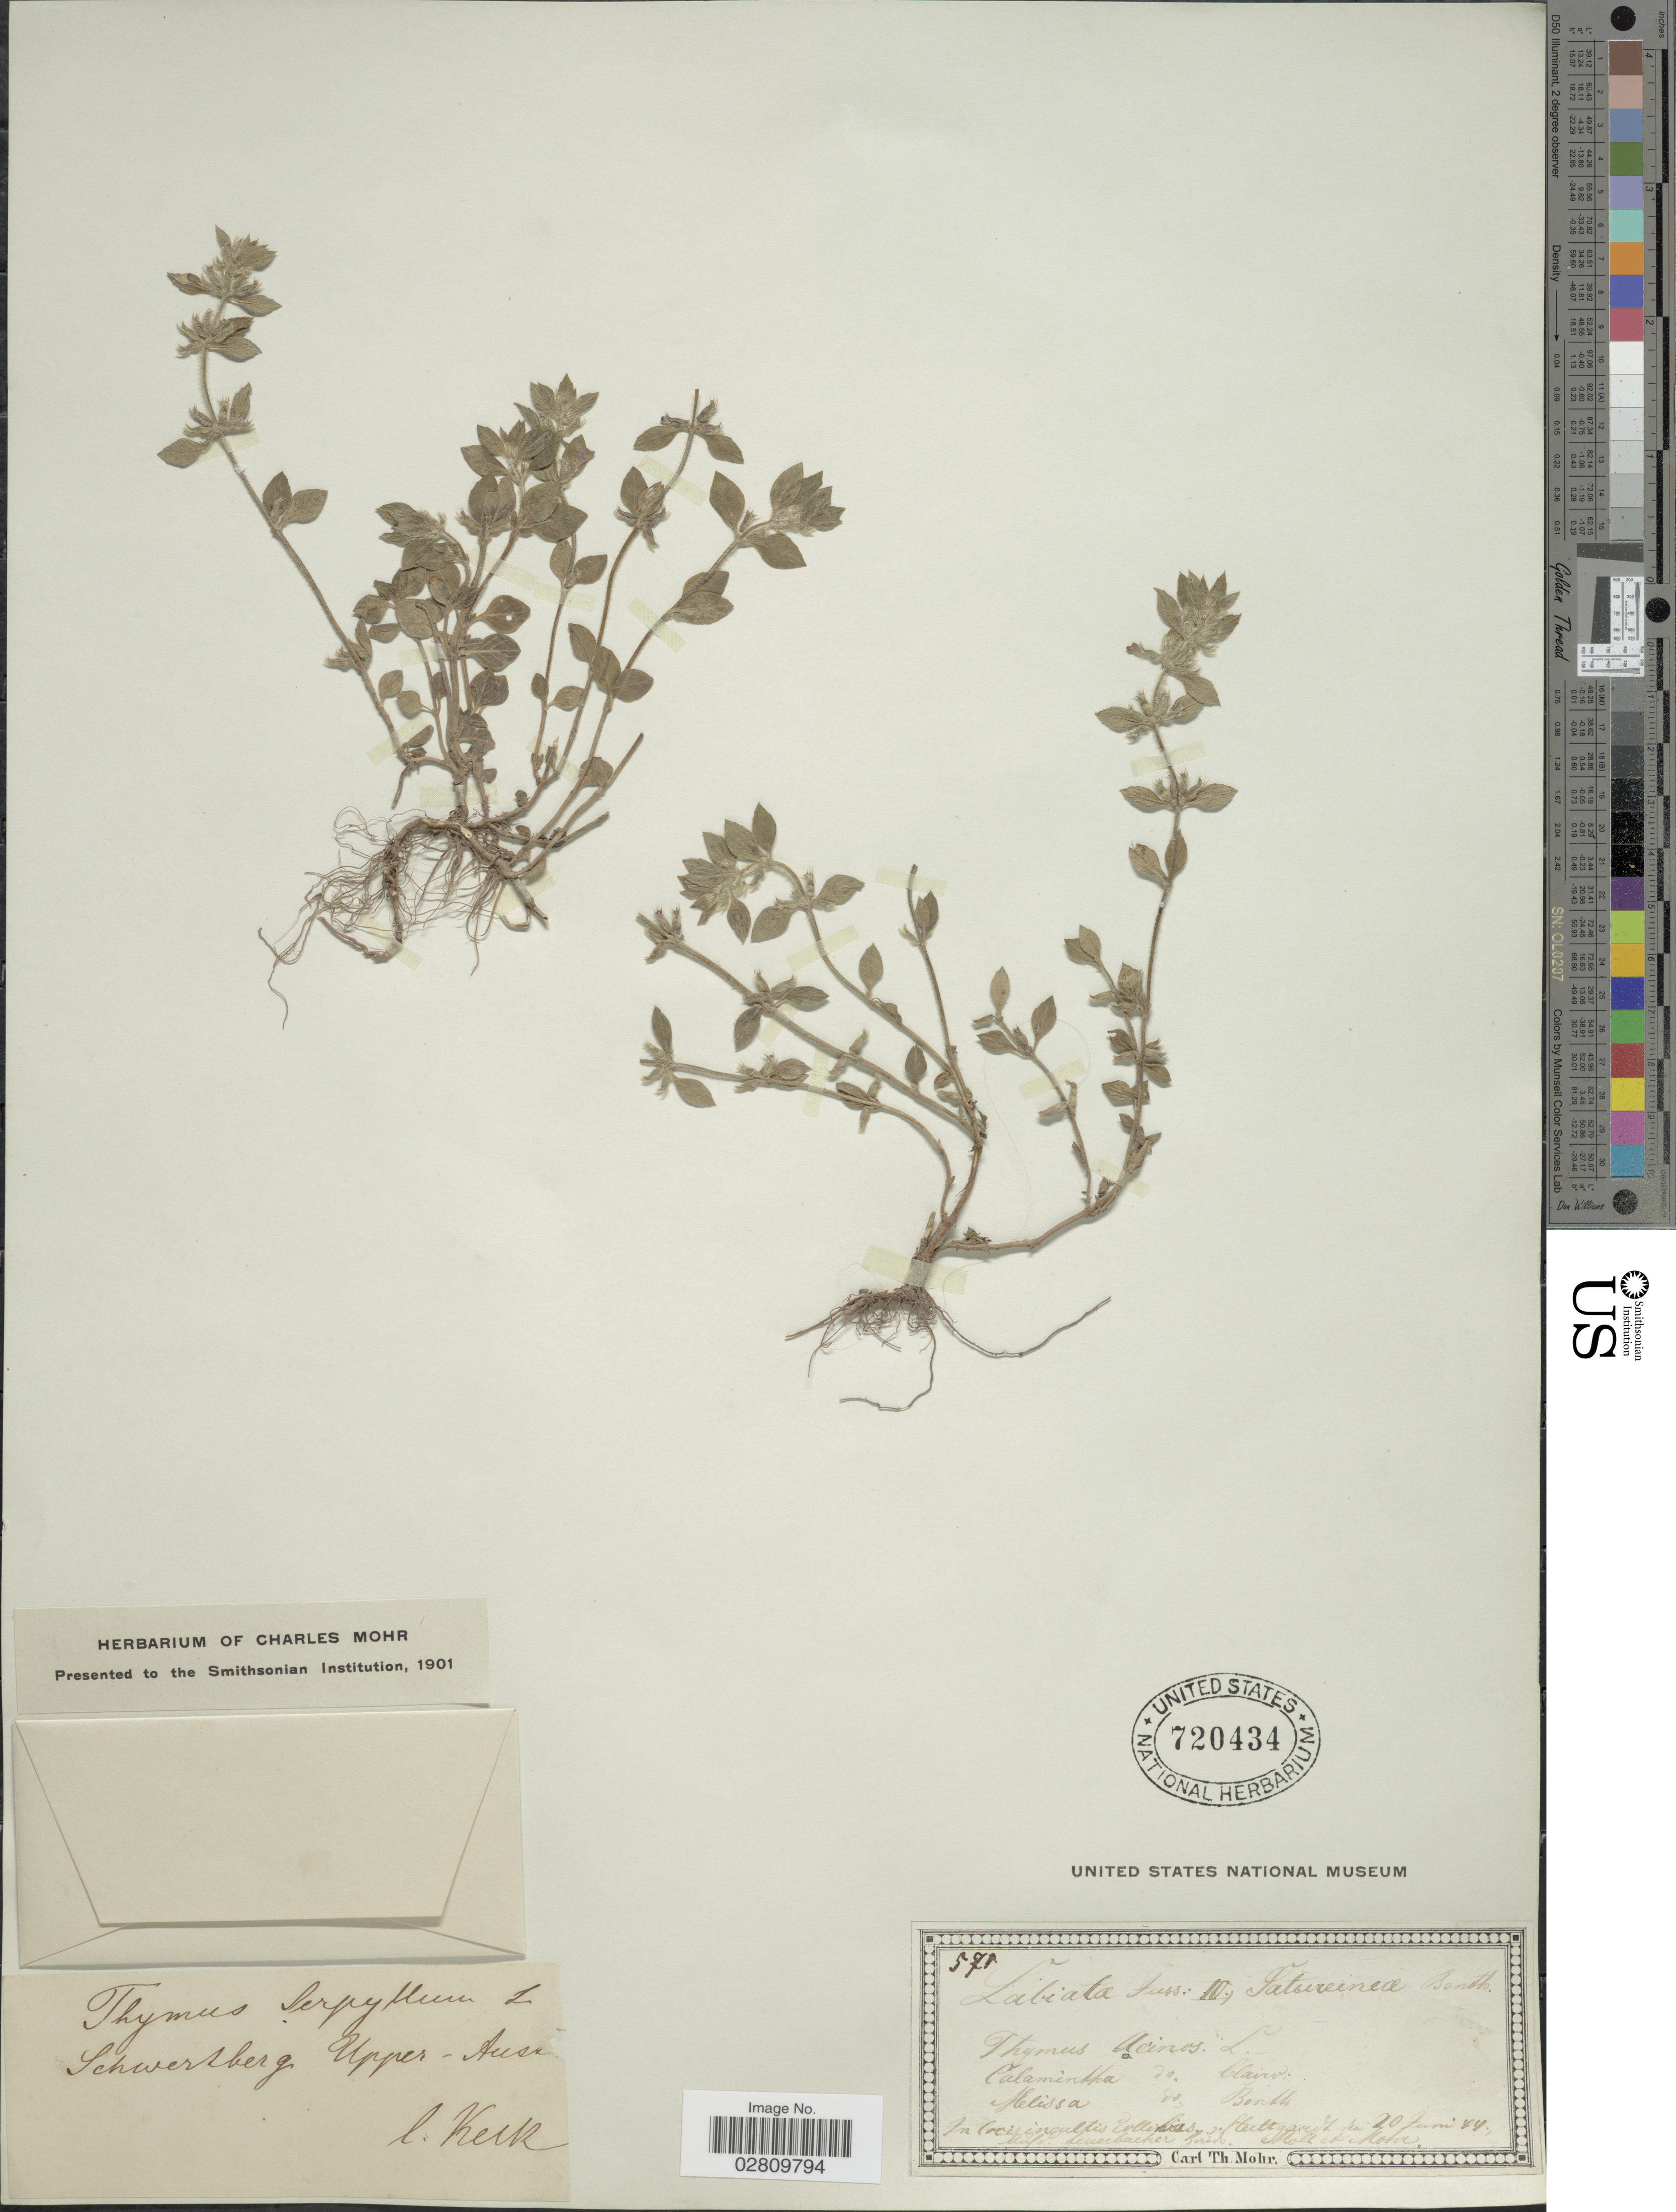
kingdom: Plantae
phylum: Tracheophyta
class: Magnoliopsida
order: Lamiales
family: Lamiaceae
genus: Acinos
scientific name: Acinos acinos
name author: (L.) Huth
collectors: Kerk, -. Moll & Mohr, --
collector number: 571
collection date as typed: Transcribed d/m/y: 20/6/44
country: Austria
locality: In locis incultis collibus [illegible text]. Schwersberg, Upper-Aust[interpreted].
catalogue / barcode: US 720434